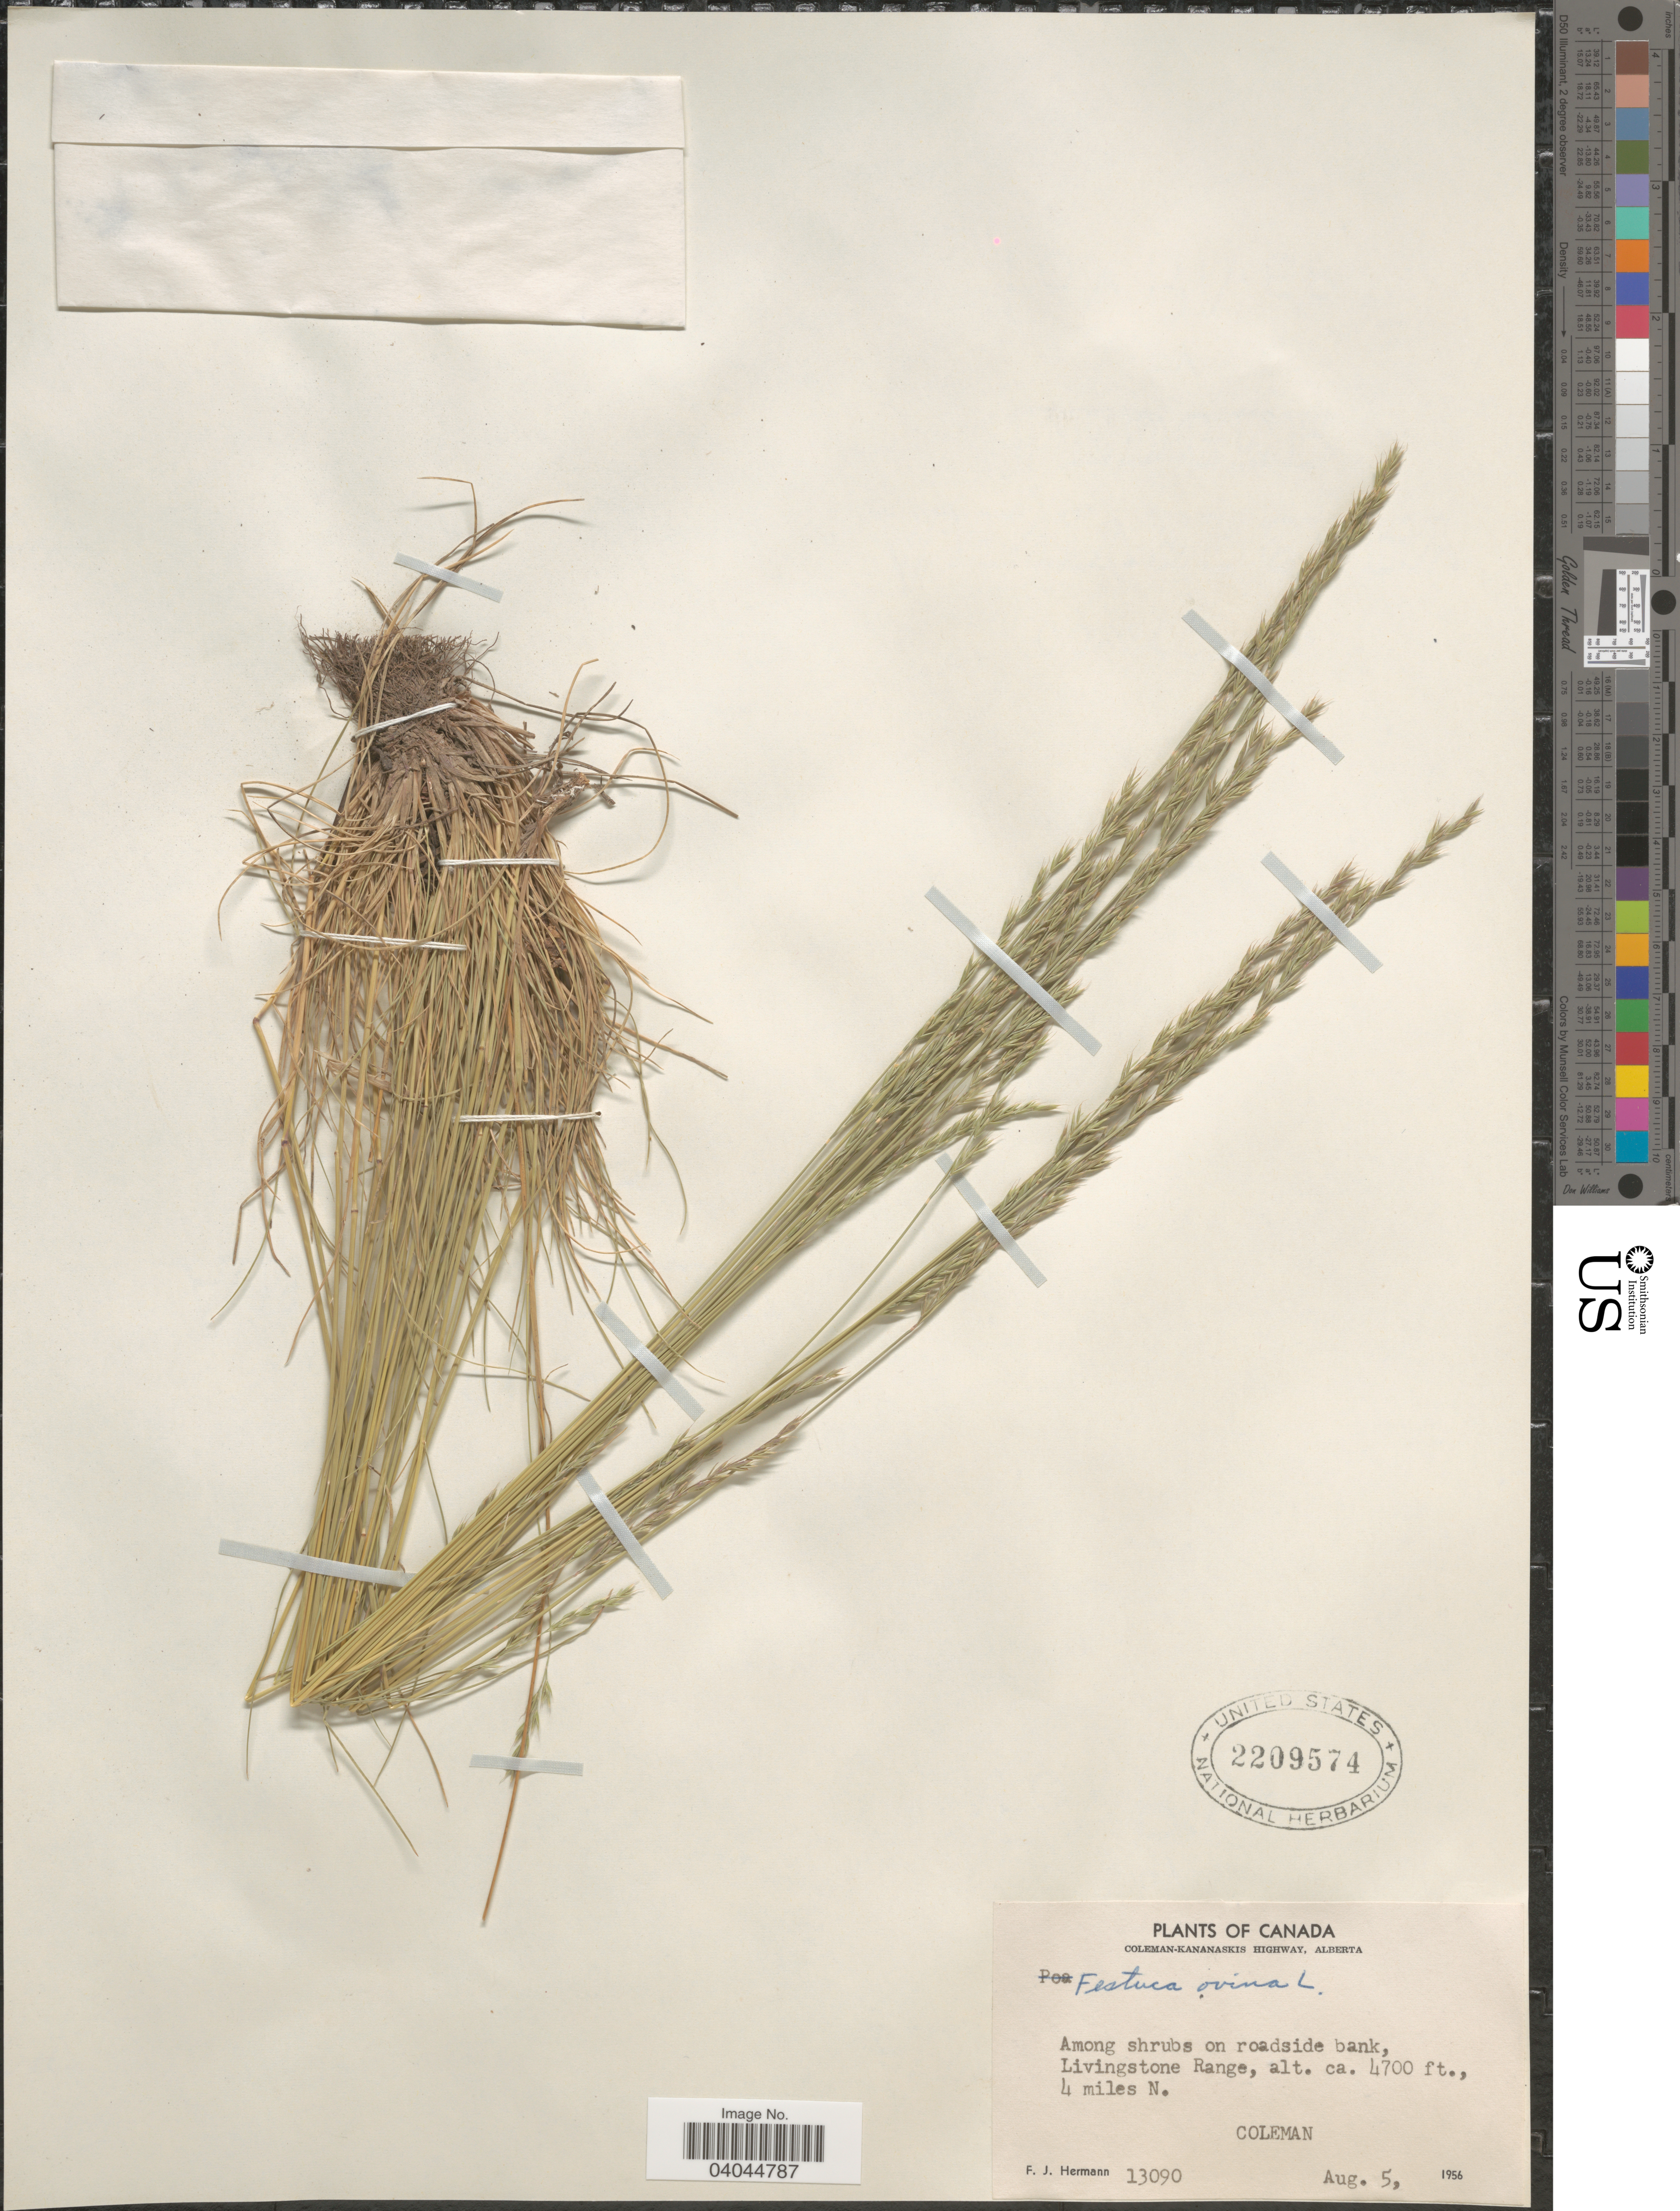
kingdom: Plantae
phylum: Tracheophyta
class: Liliopsida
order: Poales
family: Poaceae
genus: Festuca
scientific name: Festuca ovina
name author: L.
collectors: F. J. Hermann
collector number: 13090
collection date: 1956-08-05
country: Canada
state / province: Alberta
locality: Coleman-Kananaskis Highway. Among shrubs on roadside bank, Livingstone Range, 4 miles N. Coleman.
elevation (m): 1433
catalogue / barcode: US 2209574